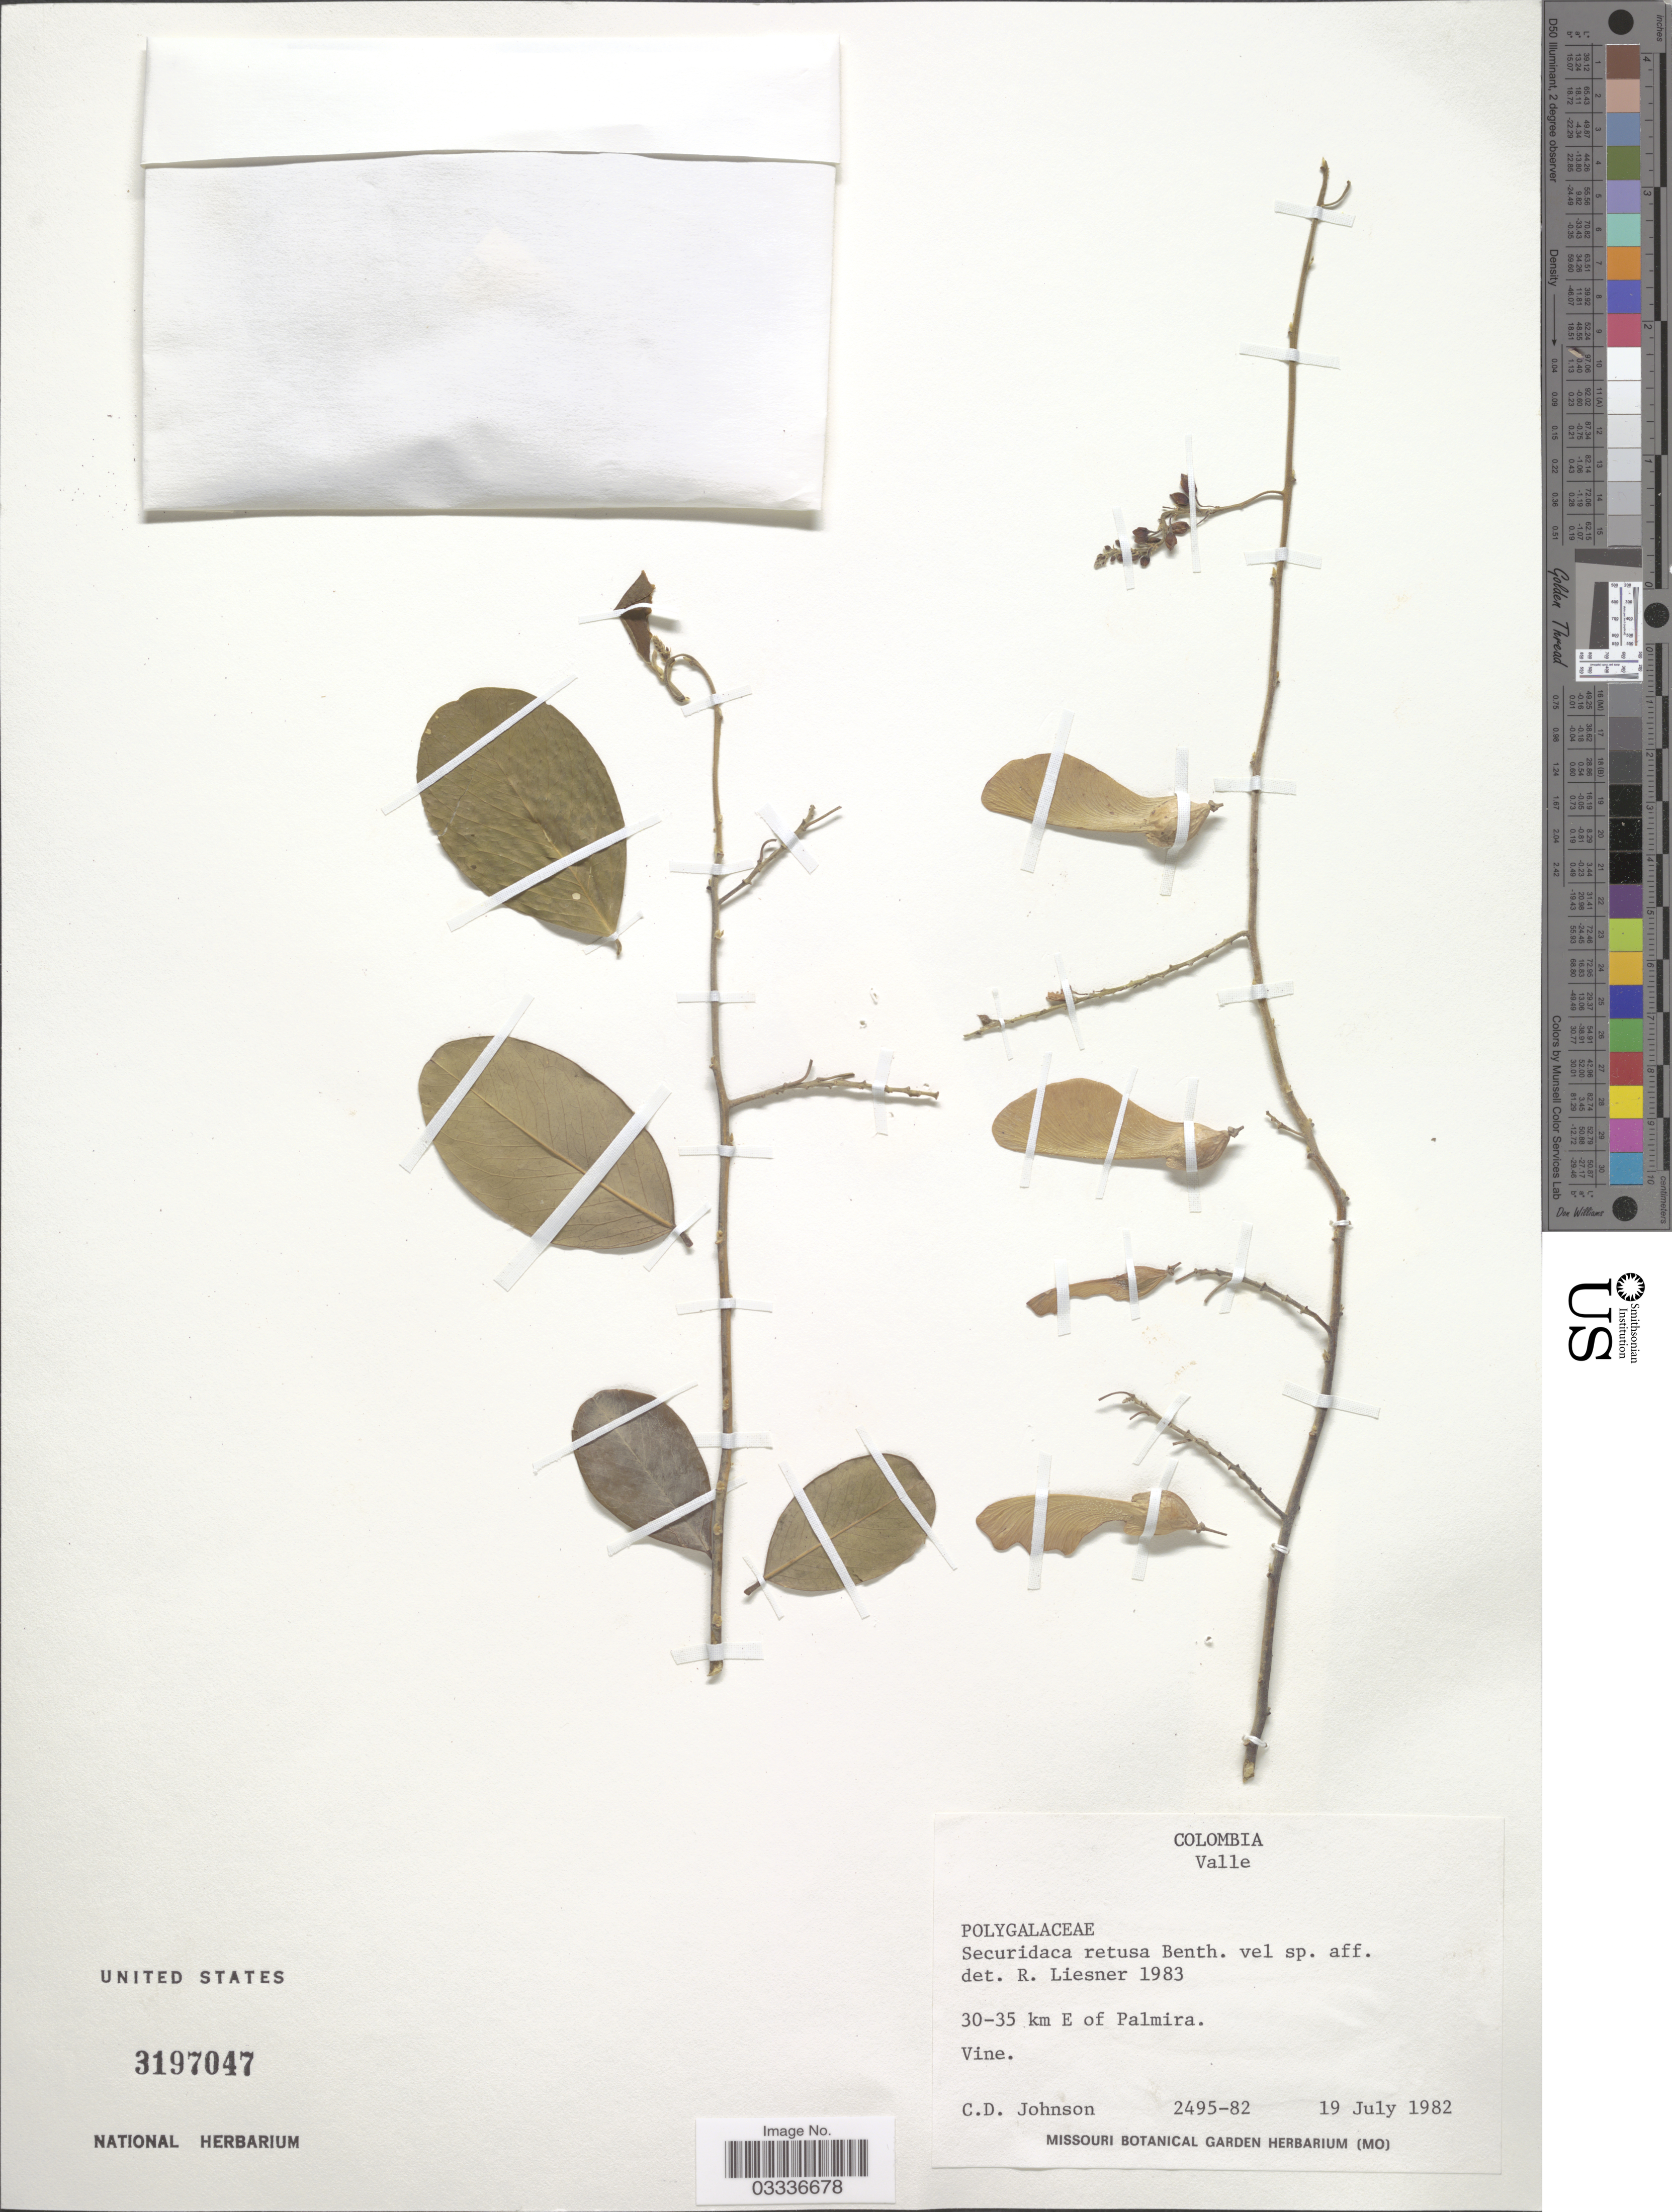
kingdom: Plantae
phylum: Tracheophyta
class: Magnoliopsida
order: Fabales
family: Polygalaceae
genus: Securidaca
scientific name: Securidaca sp.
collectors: C. D. Johnson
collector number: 2495-82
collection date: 1982-07-19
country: Colombia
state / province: Valle del Cauca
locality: Valle. 30-35 km E of Palmira.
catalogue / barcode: US 3197047